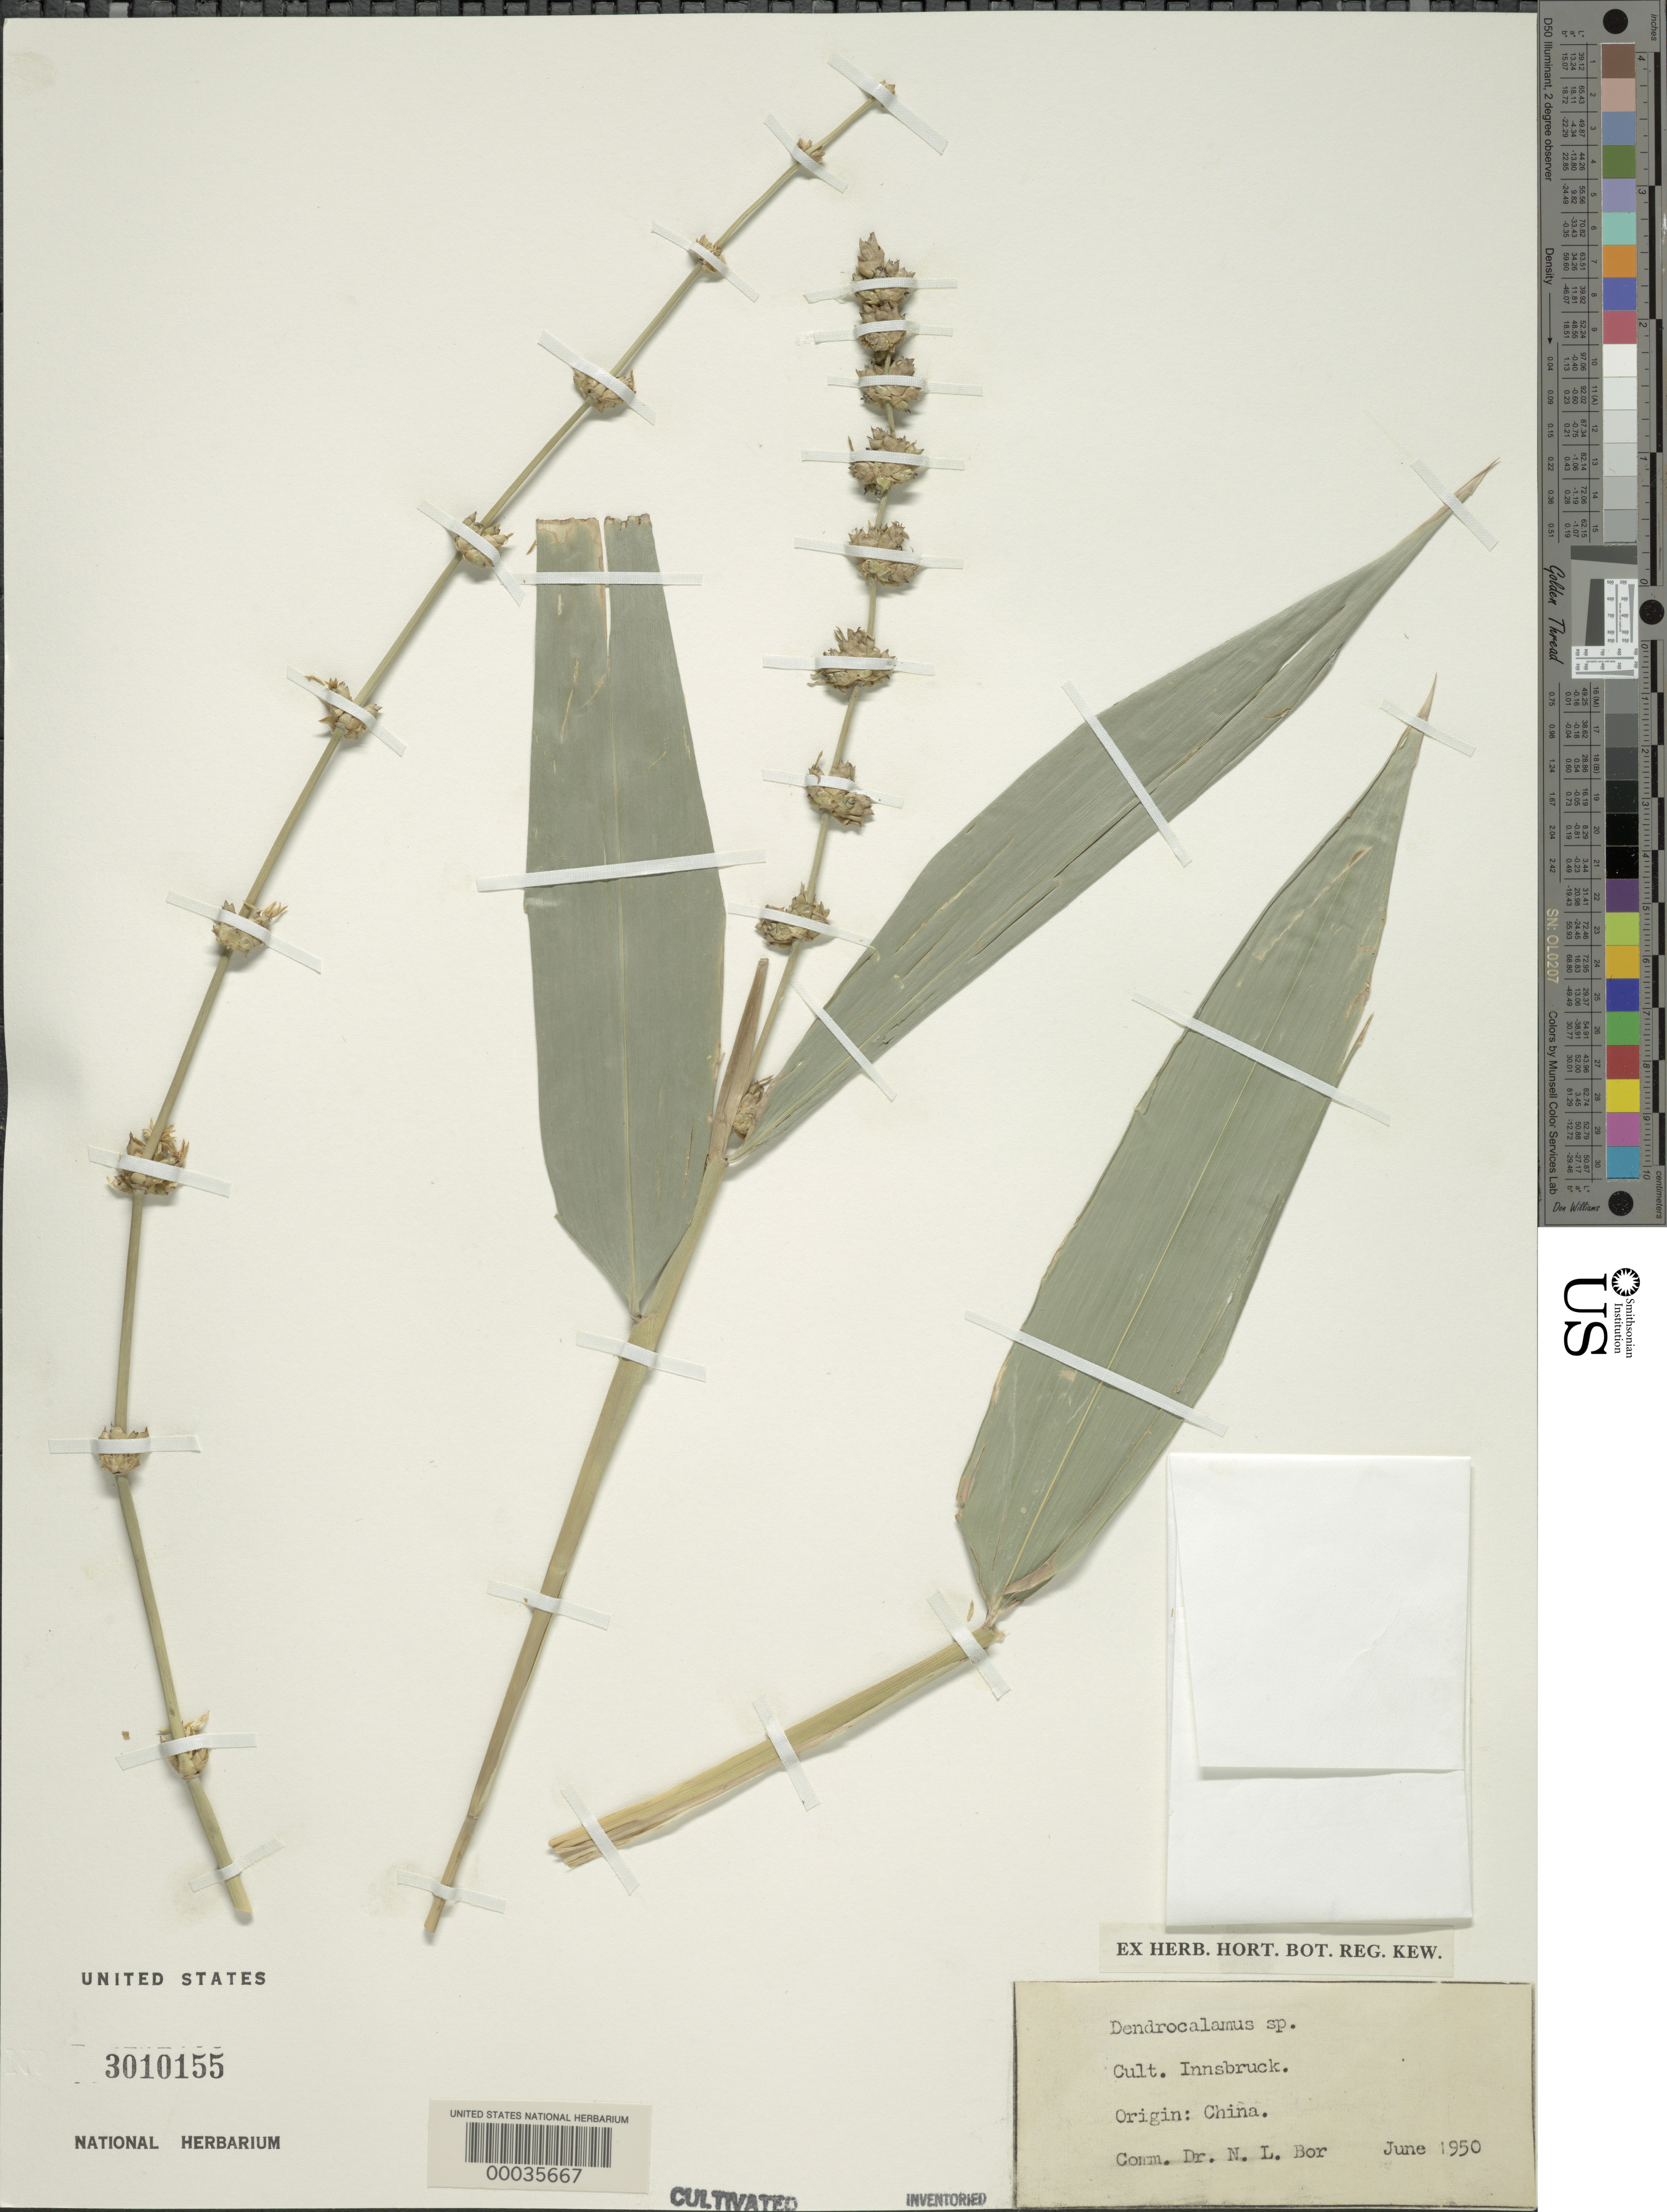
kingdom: Plantae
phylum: Tracheophyta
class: Liliopsida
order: Poales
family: Poaceae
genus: Dendrocalamus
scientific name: Dendrocalamus sp.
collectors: N. L. Bor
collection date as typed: Jun 1950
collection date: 1950-06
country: China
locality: Innsbruck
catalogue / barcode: US 3010155